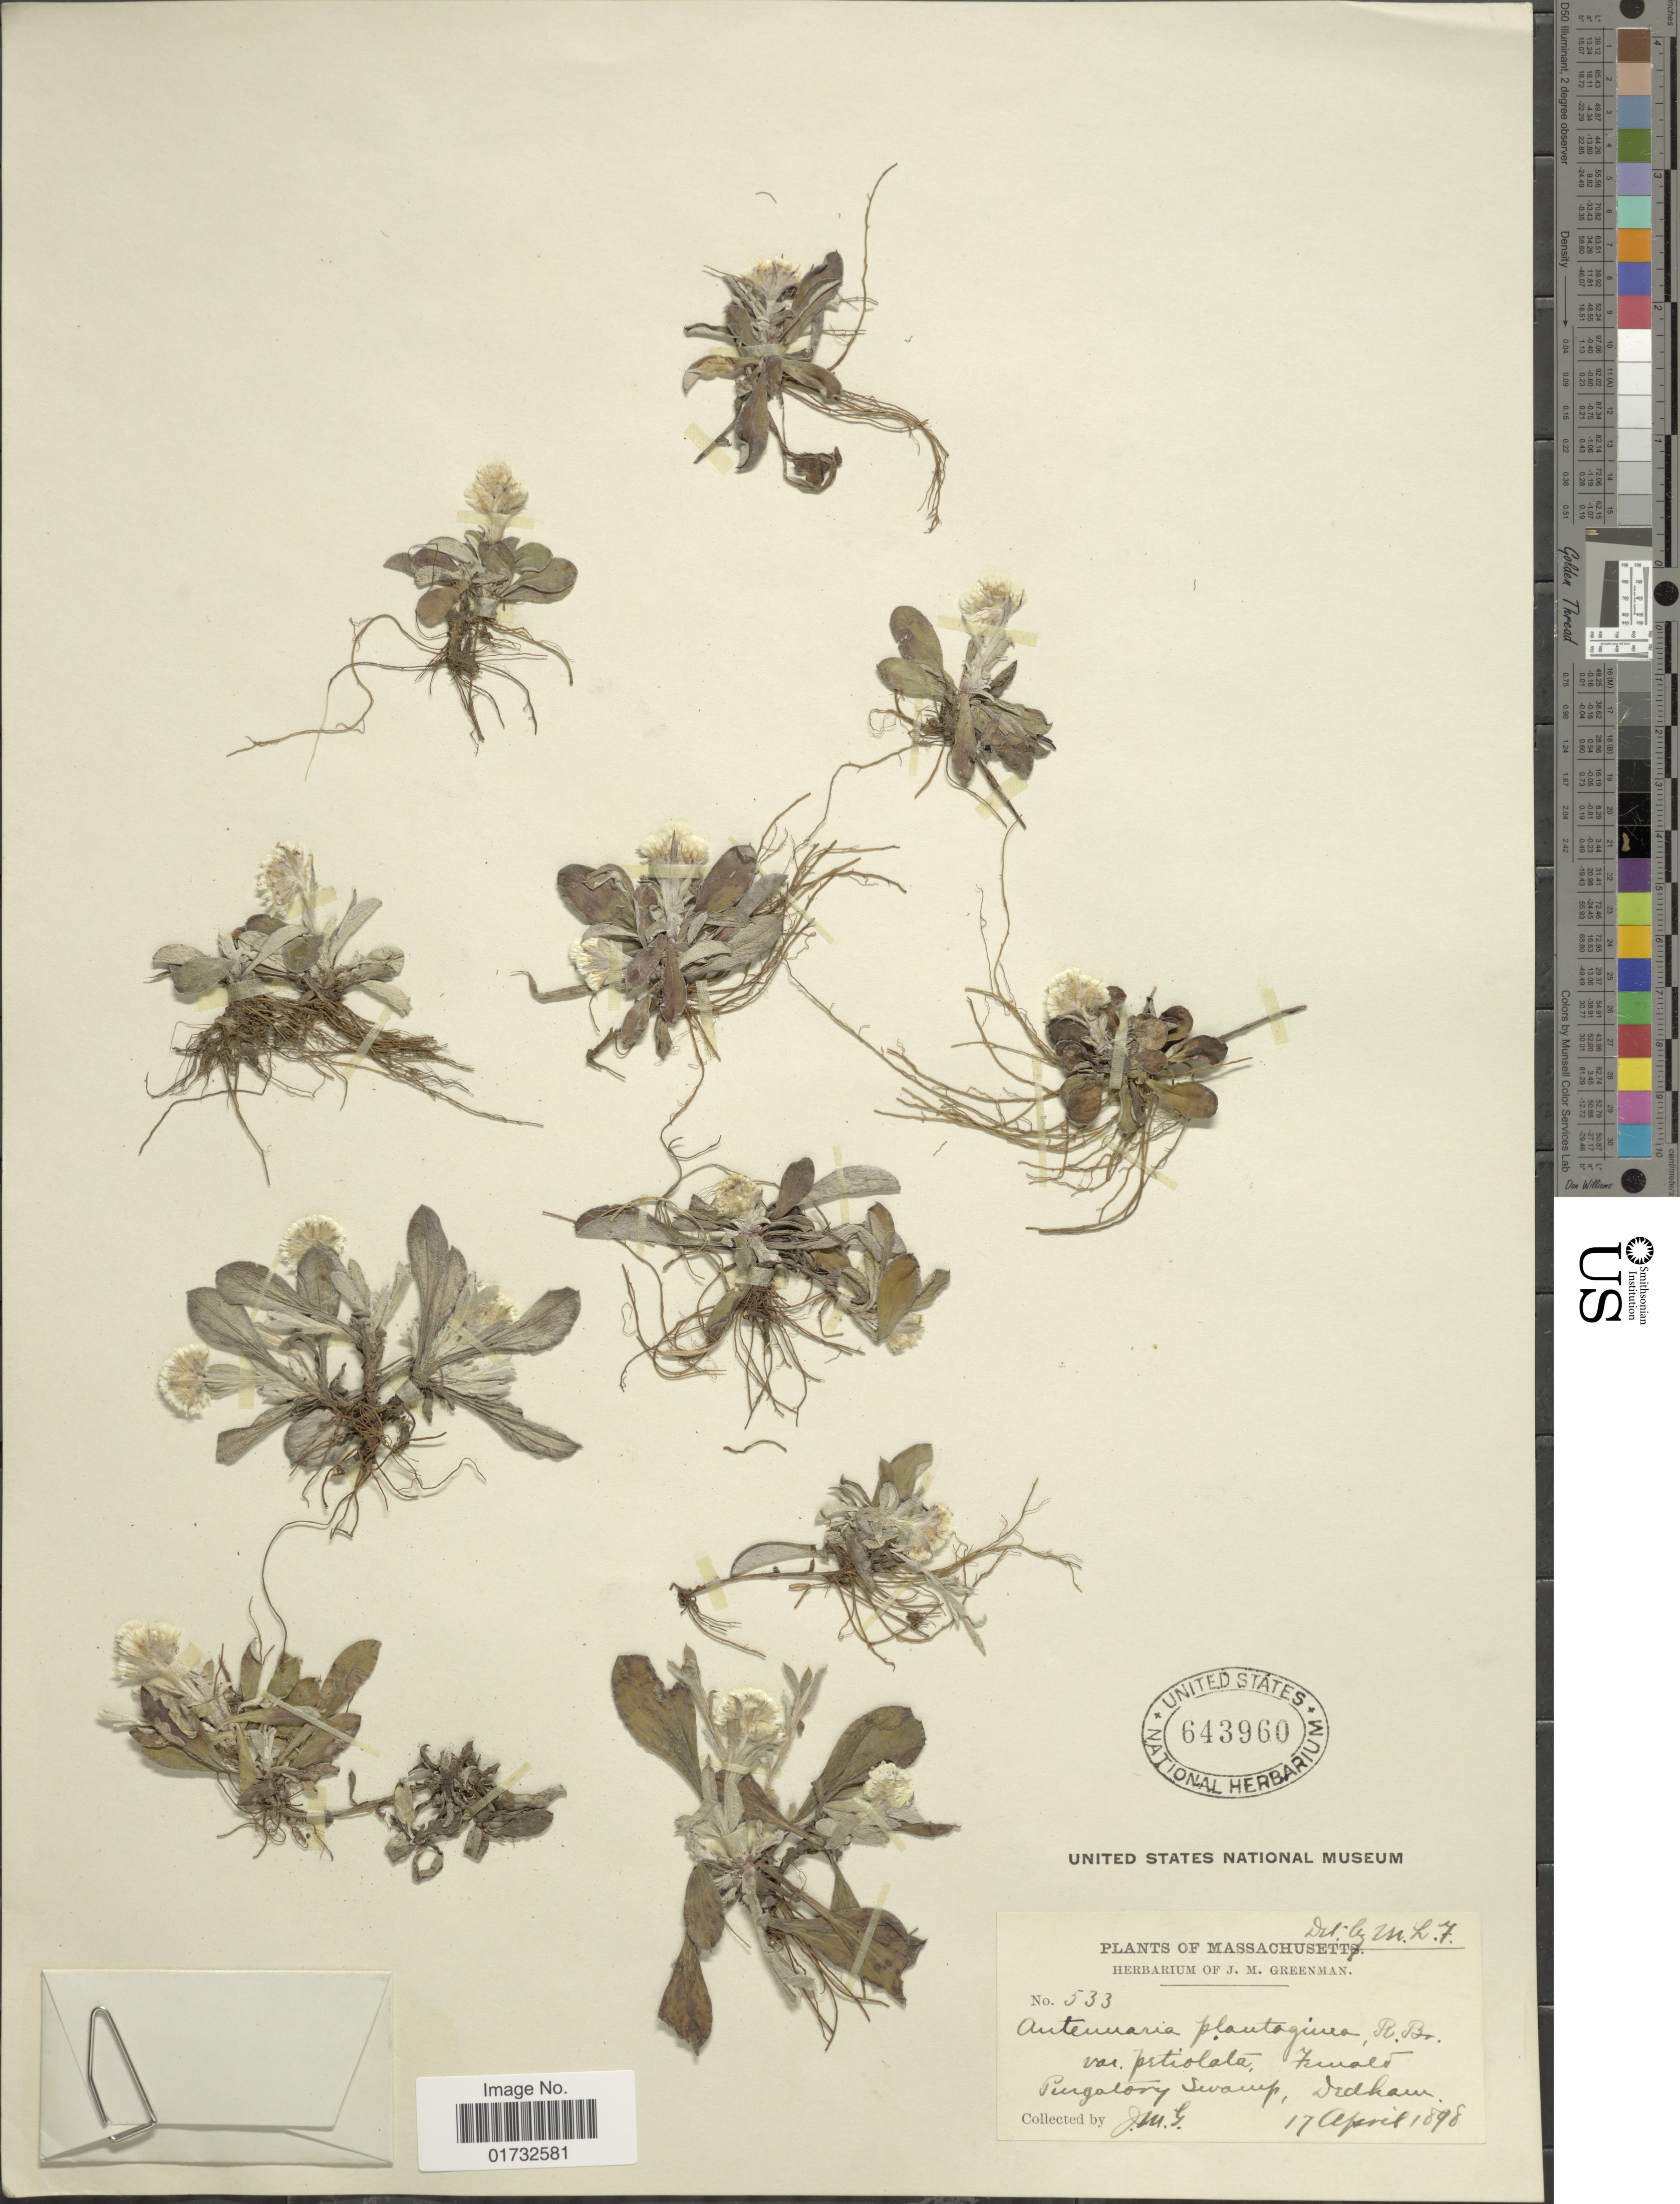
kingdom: Plantae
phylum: Tracheophyta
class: Magnoliopsida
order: Asterales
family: Asteraceae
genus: Antennaria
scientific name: Antennaria plantaginifolia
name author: (L.) Richardson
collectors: J. M. Greenman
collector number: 533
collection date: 1898-04-17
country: United States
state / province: Massachusetts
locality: Purgatory Swamp, Dedham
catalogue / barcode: US 643960